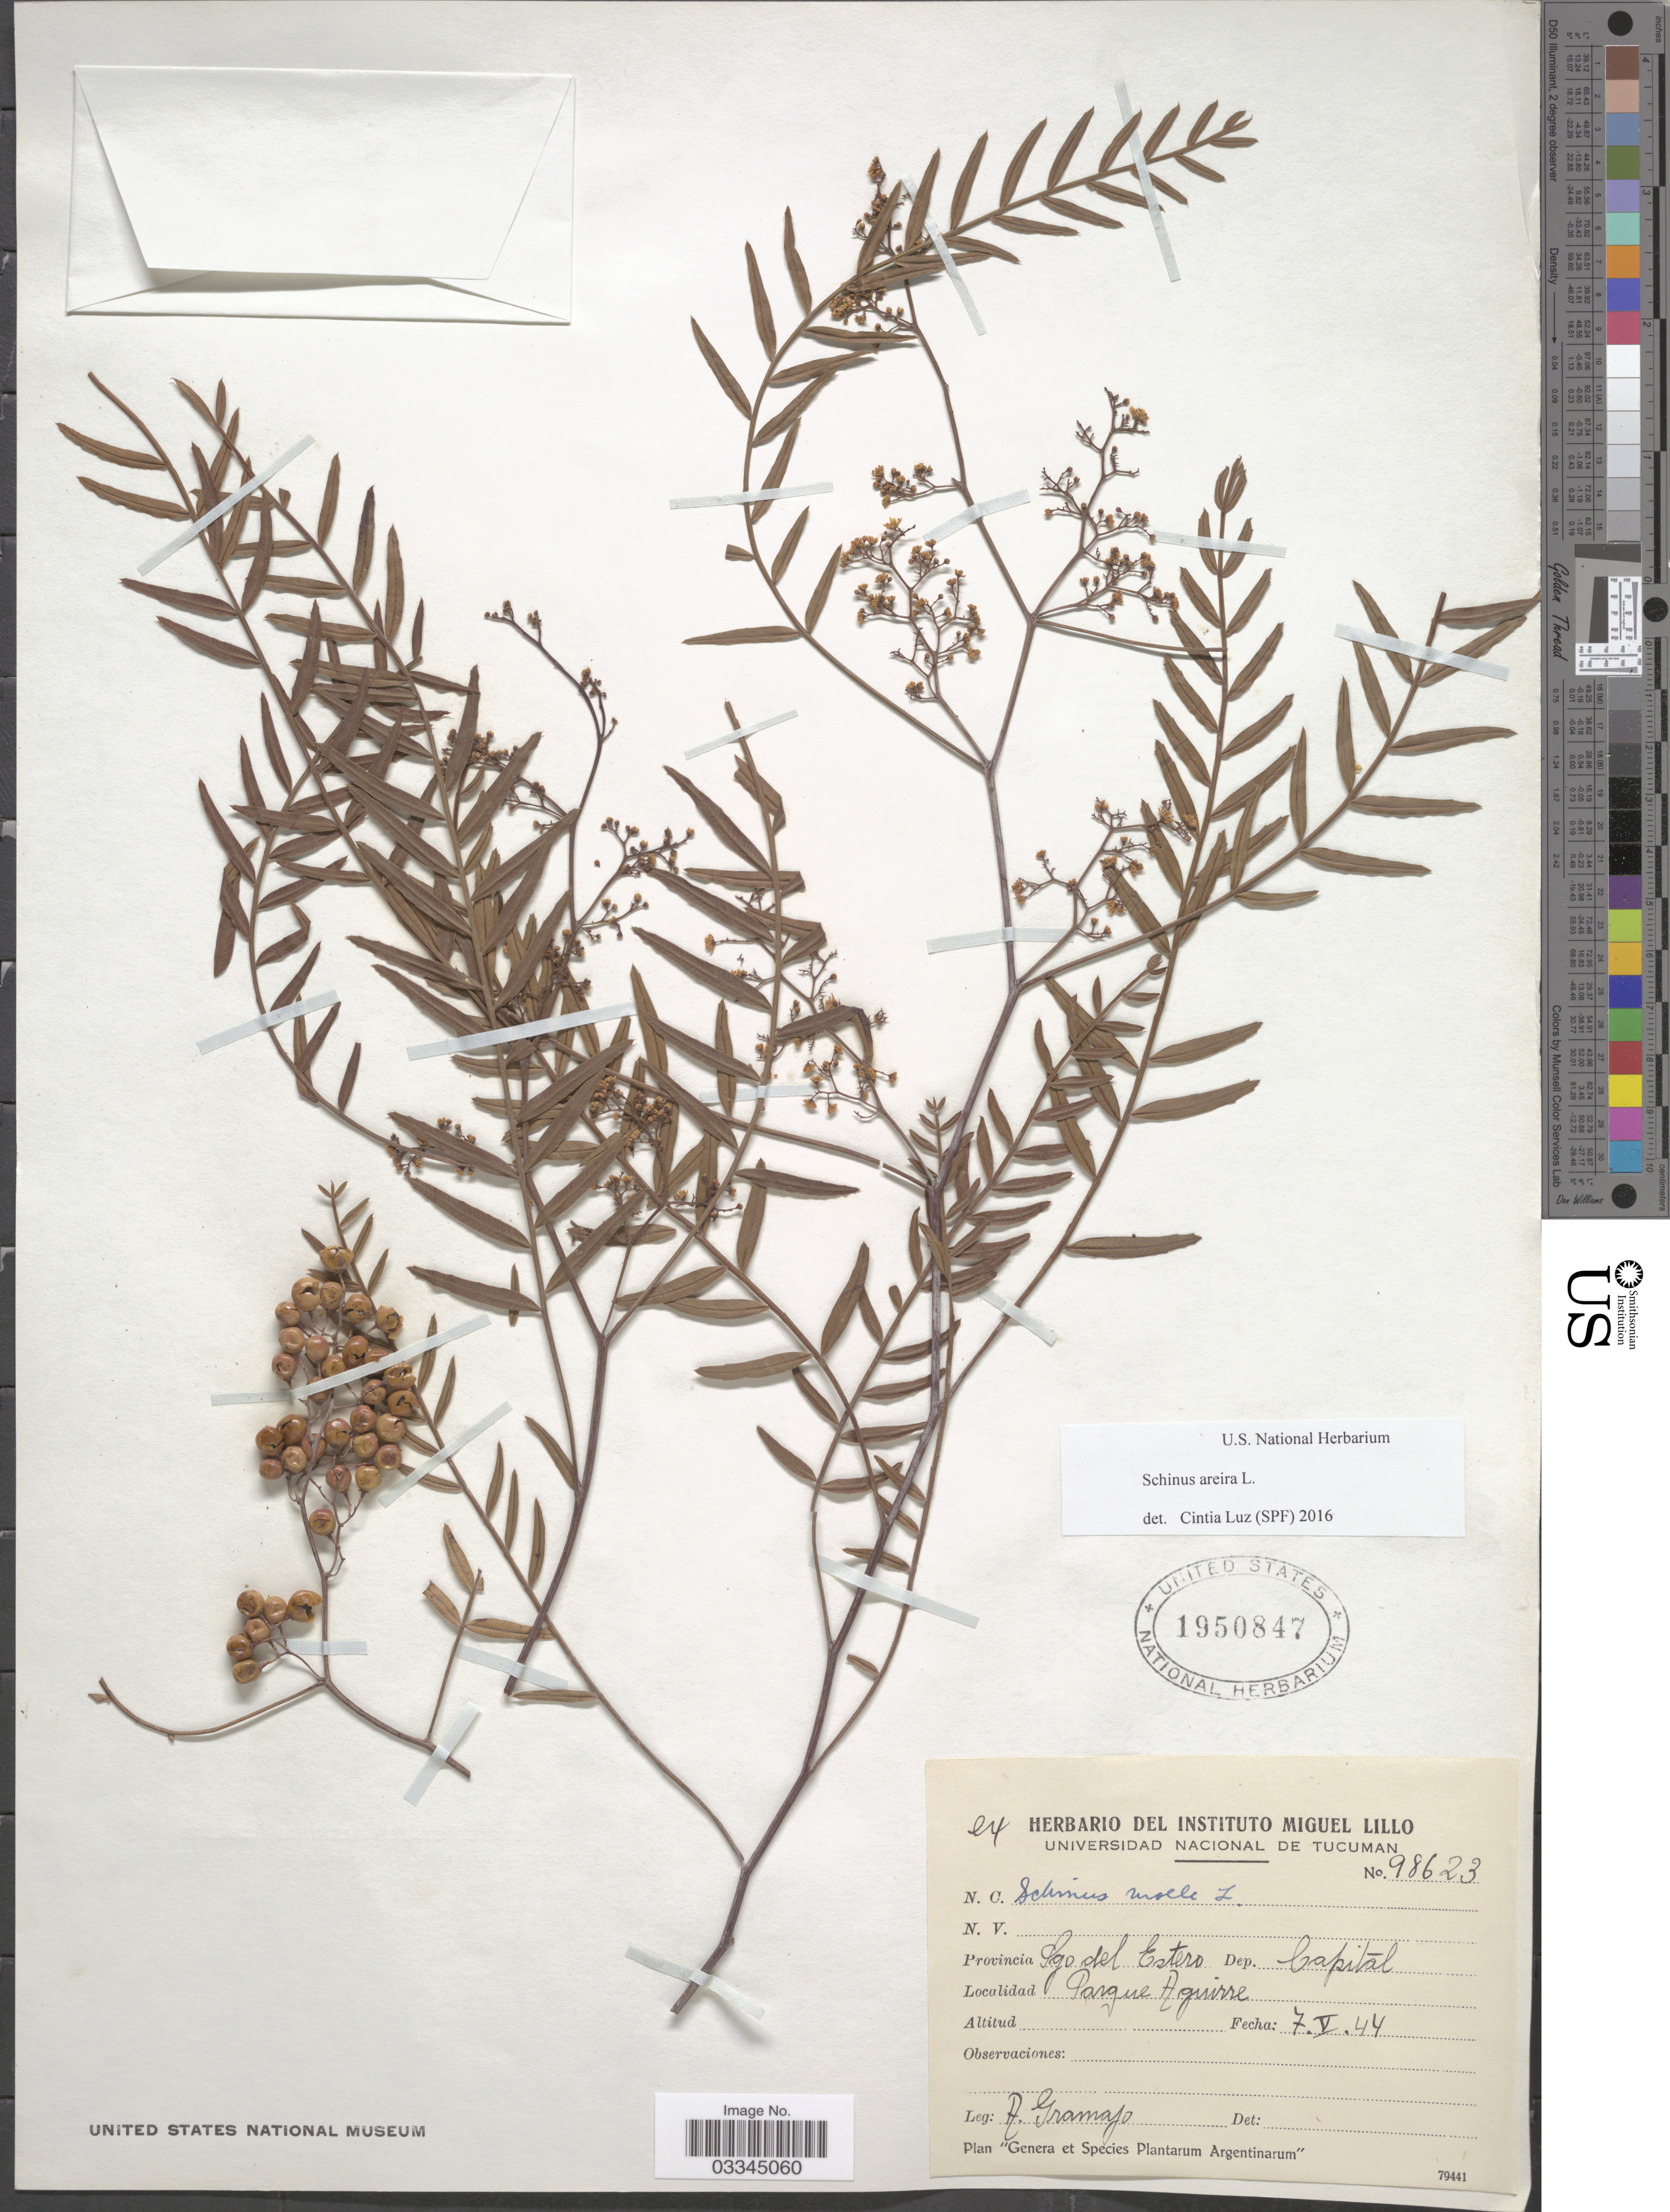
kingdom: Plantae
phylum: Tracheophyta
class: Magnoliopsida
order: Sapindales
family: Anacardiaceae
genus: Schinus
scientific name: Schinus areira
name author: L.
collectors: A. Gramajo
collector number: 98623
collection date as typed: Transcribed d/m/y: 7/5/44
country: Argentina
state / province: Santiago del Estero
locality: Dep. Capital, Parque Aguirre.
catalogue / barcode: US 1950847